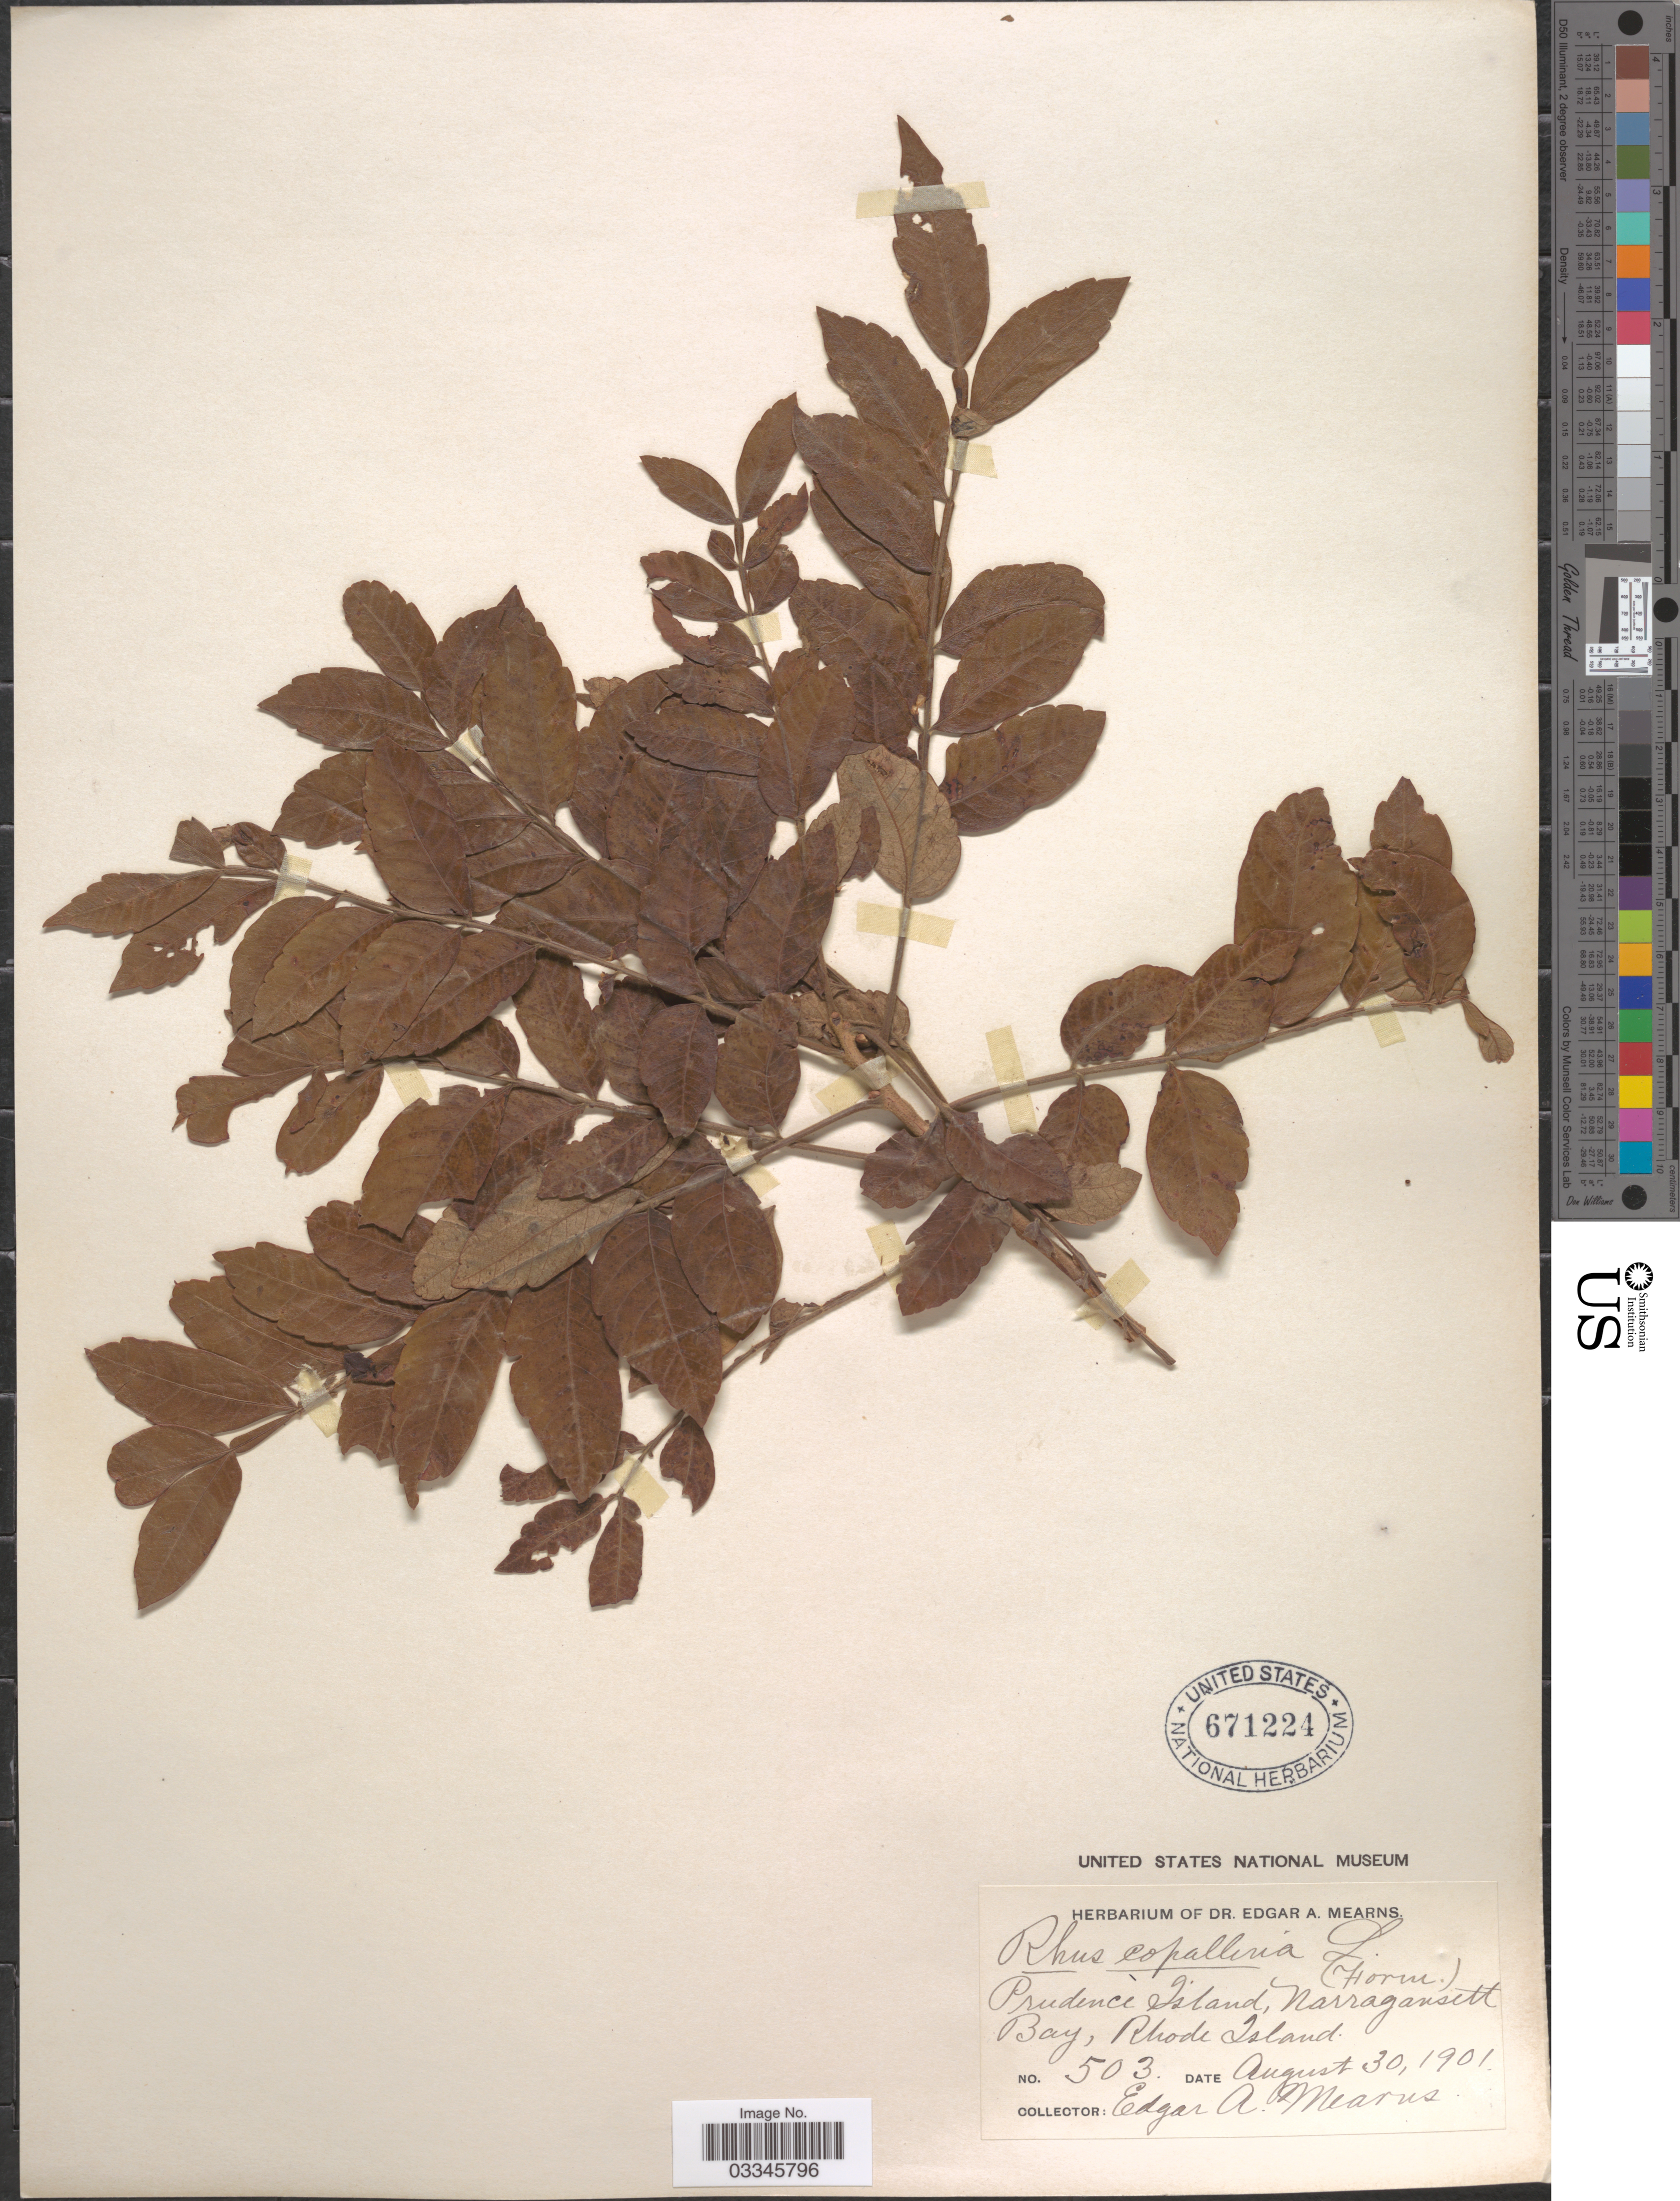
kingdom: Plantae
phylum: Tracheophyta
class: Magnoliopsida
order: Sapindales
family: Anacardiaceae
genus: Rhus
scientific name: Rhus copallinum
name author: L.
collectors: E. A. Mearns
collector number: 503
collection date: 1901-08-30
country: United States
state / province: Rhode Island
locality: Prudence Island. Narragansett Bay.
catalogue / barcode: US 671224